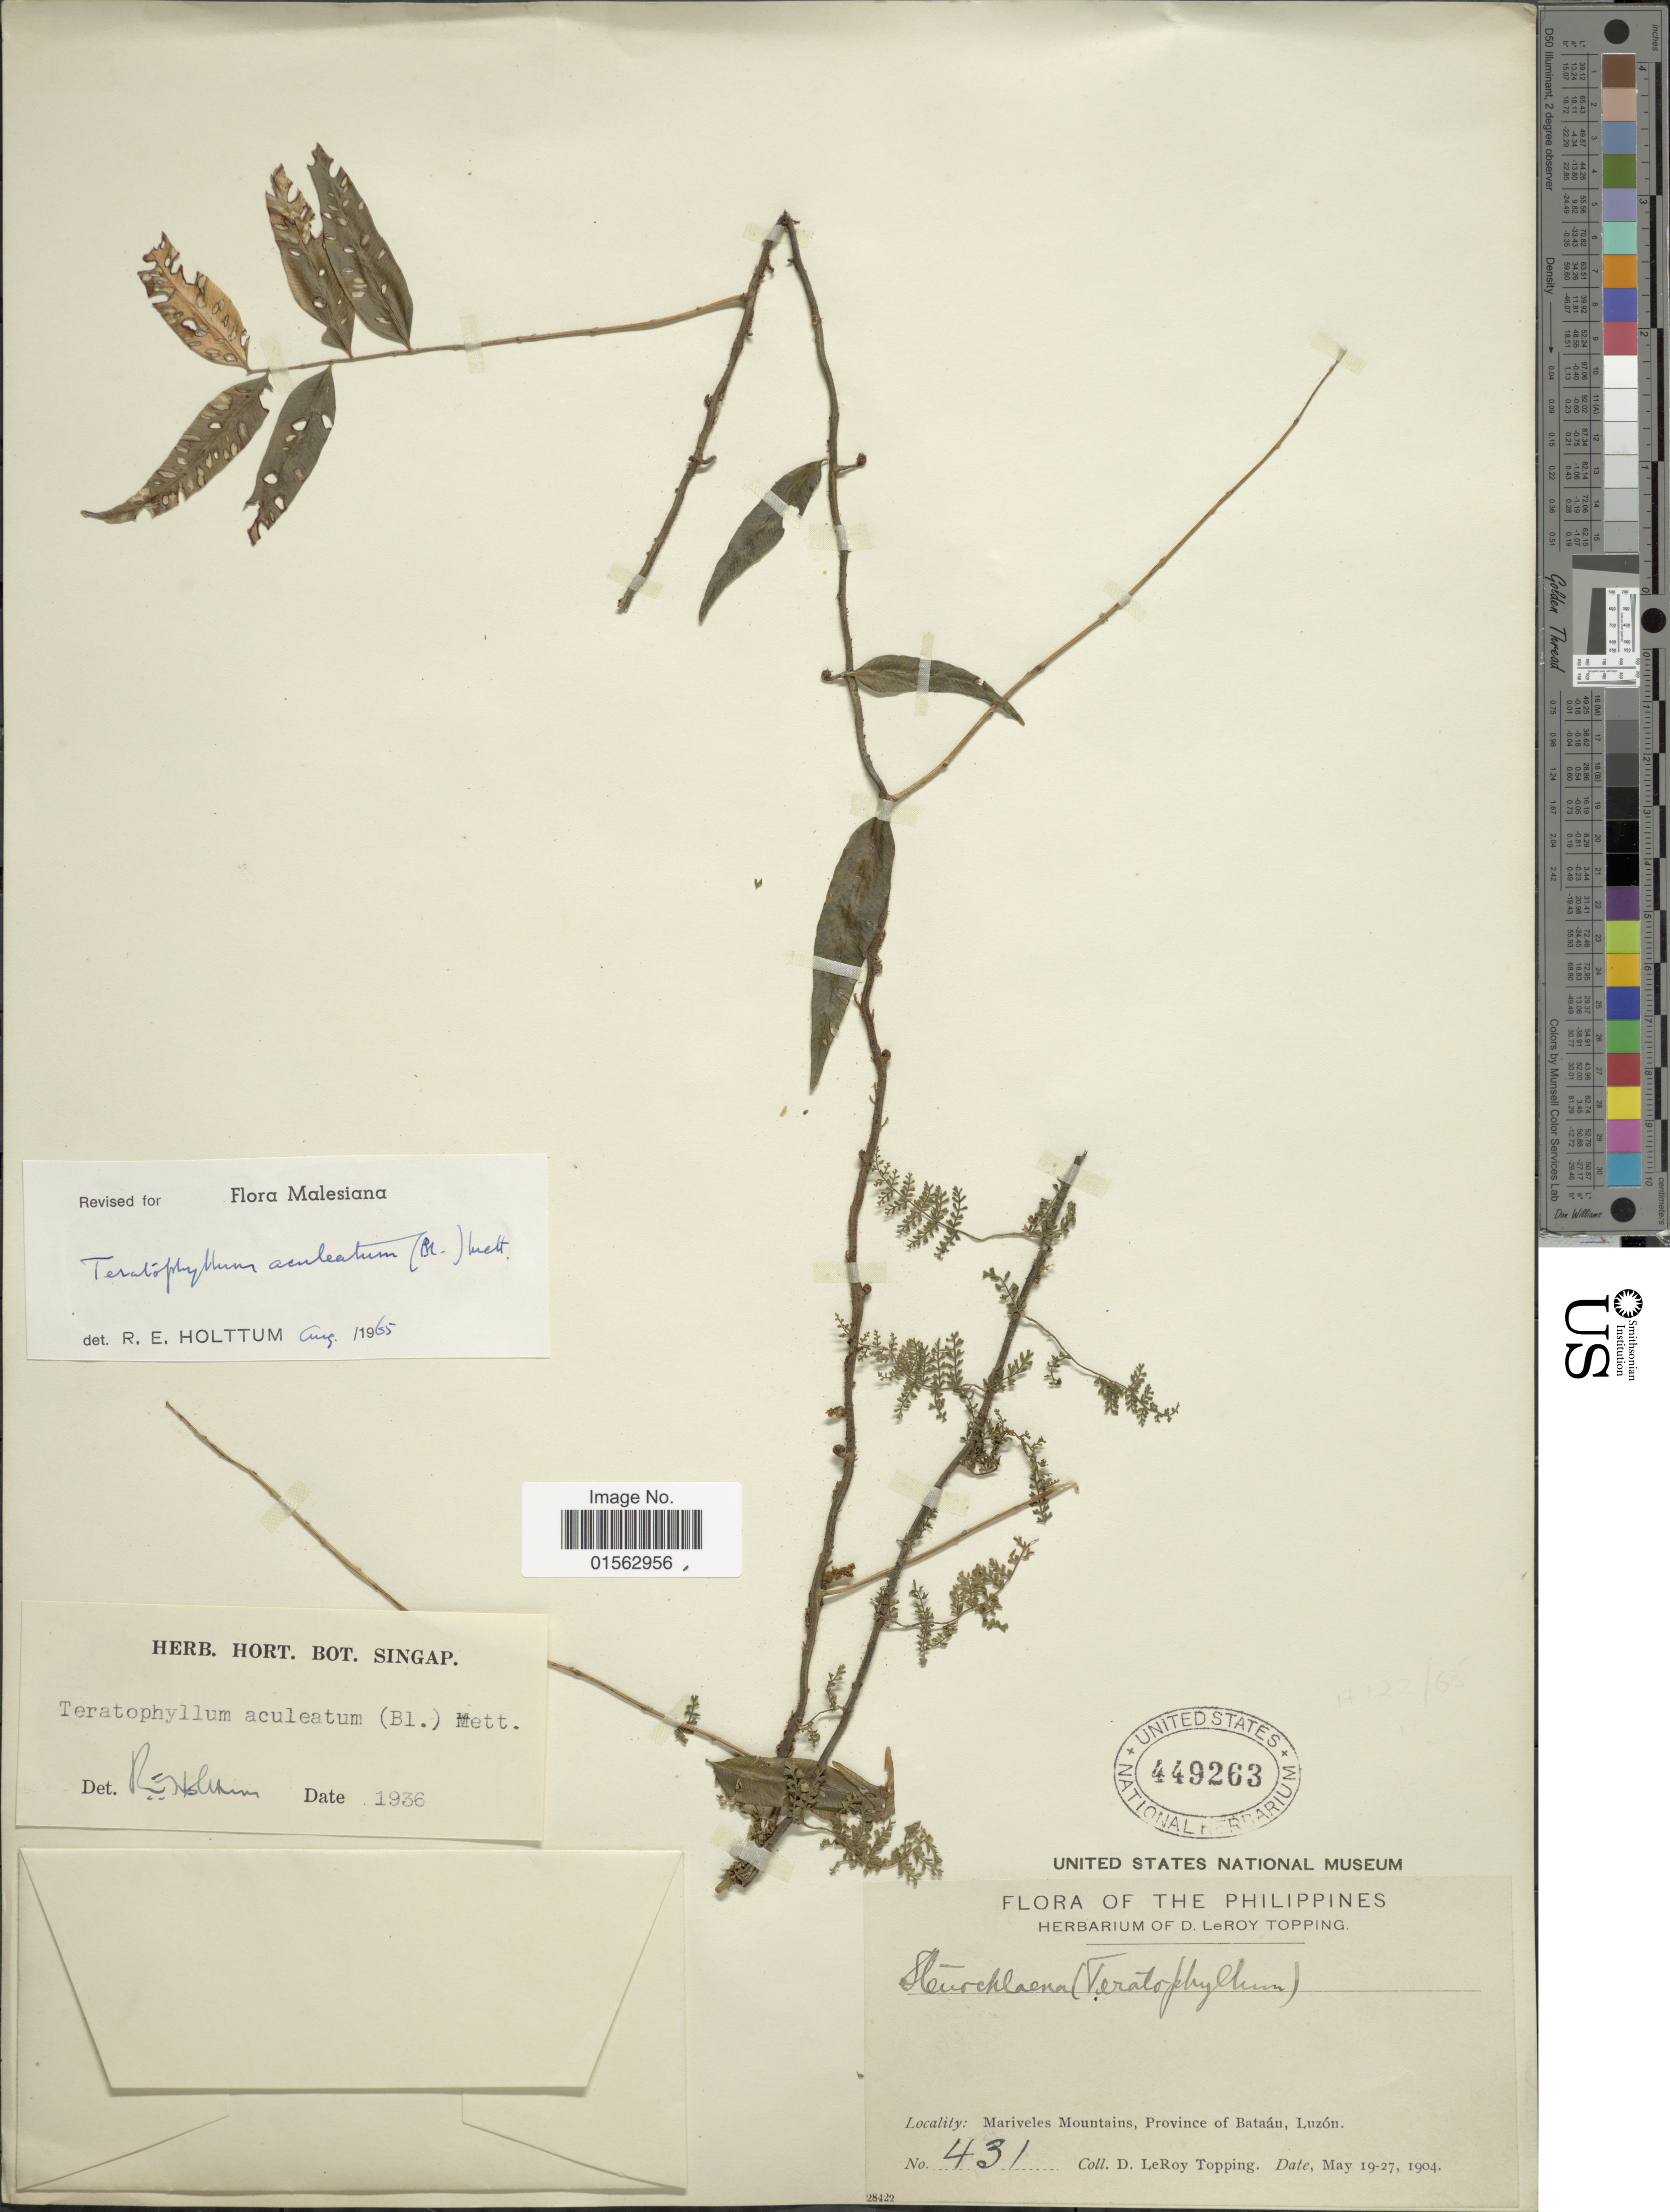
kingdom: Plantae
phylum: Tracheophyta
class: Polypodiopsida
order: Polypodiales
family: Dryopteridaceae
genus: Teratophyllum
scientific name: Teratophyllum aculeatum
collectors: D. L. Topping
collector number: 431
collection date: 1904-05-19/1904-05-27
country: Philippines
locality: Philippines, Mariveles Mountains, Province of Bataán, Luzón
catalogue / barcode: US 449263